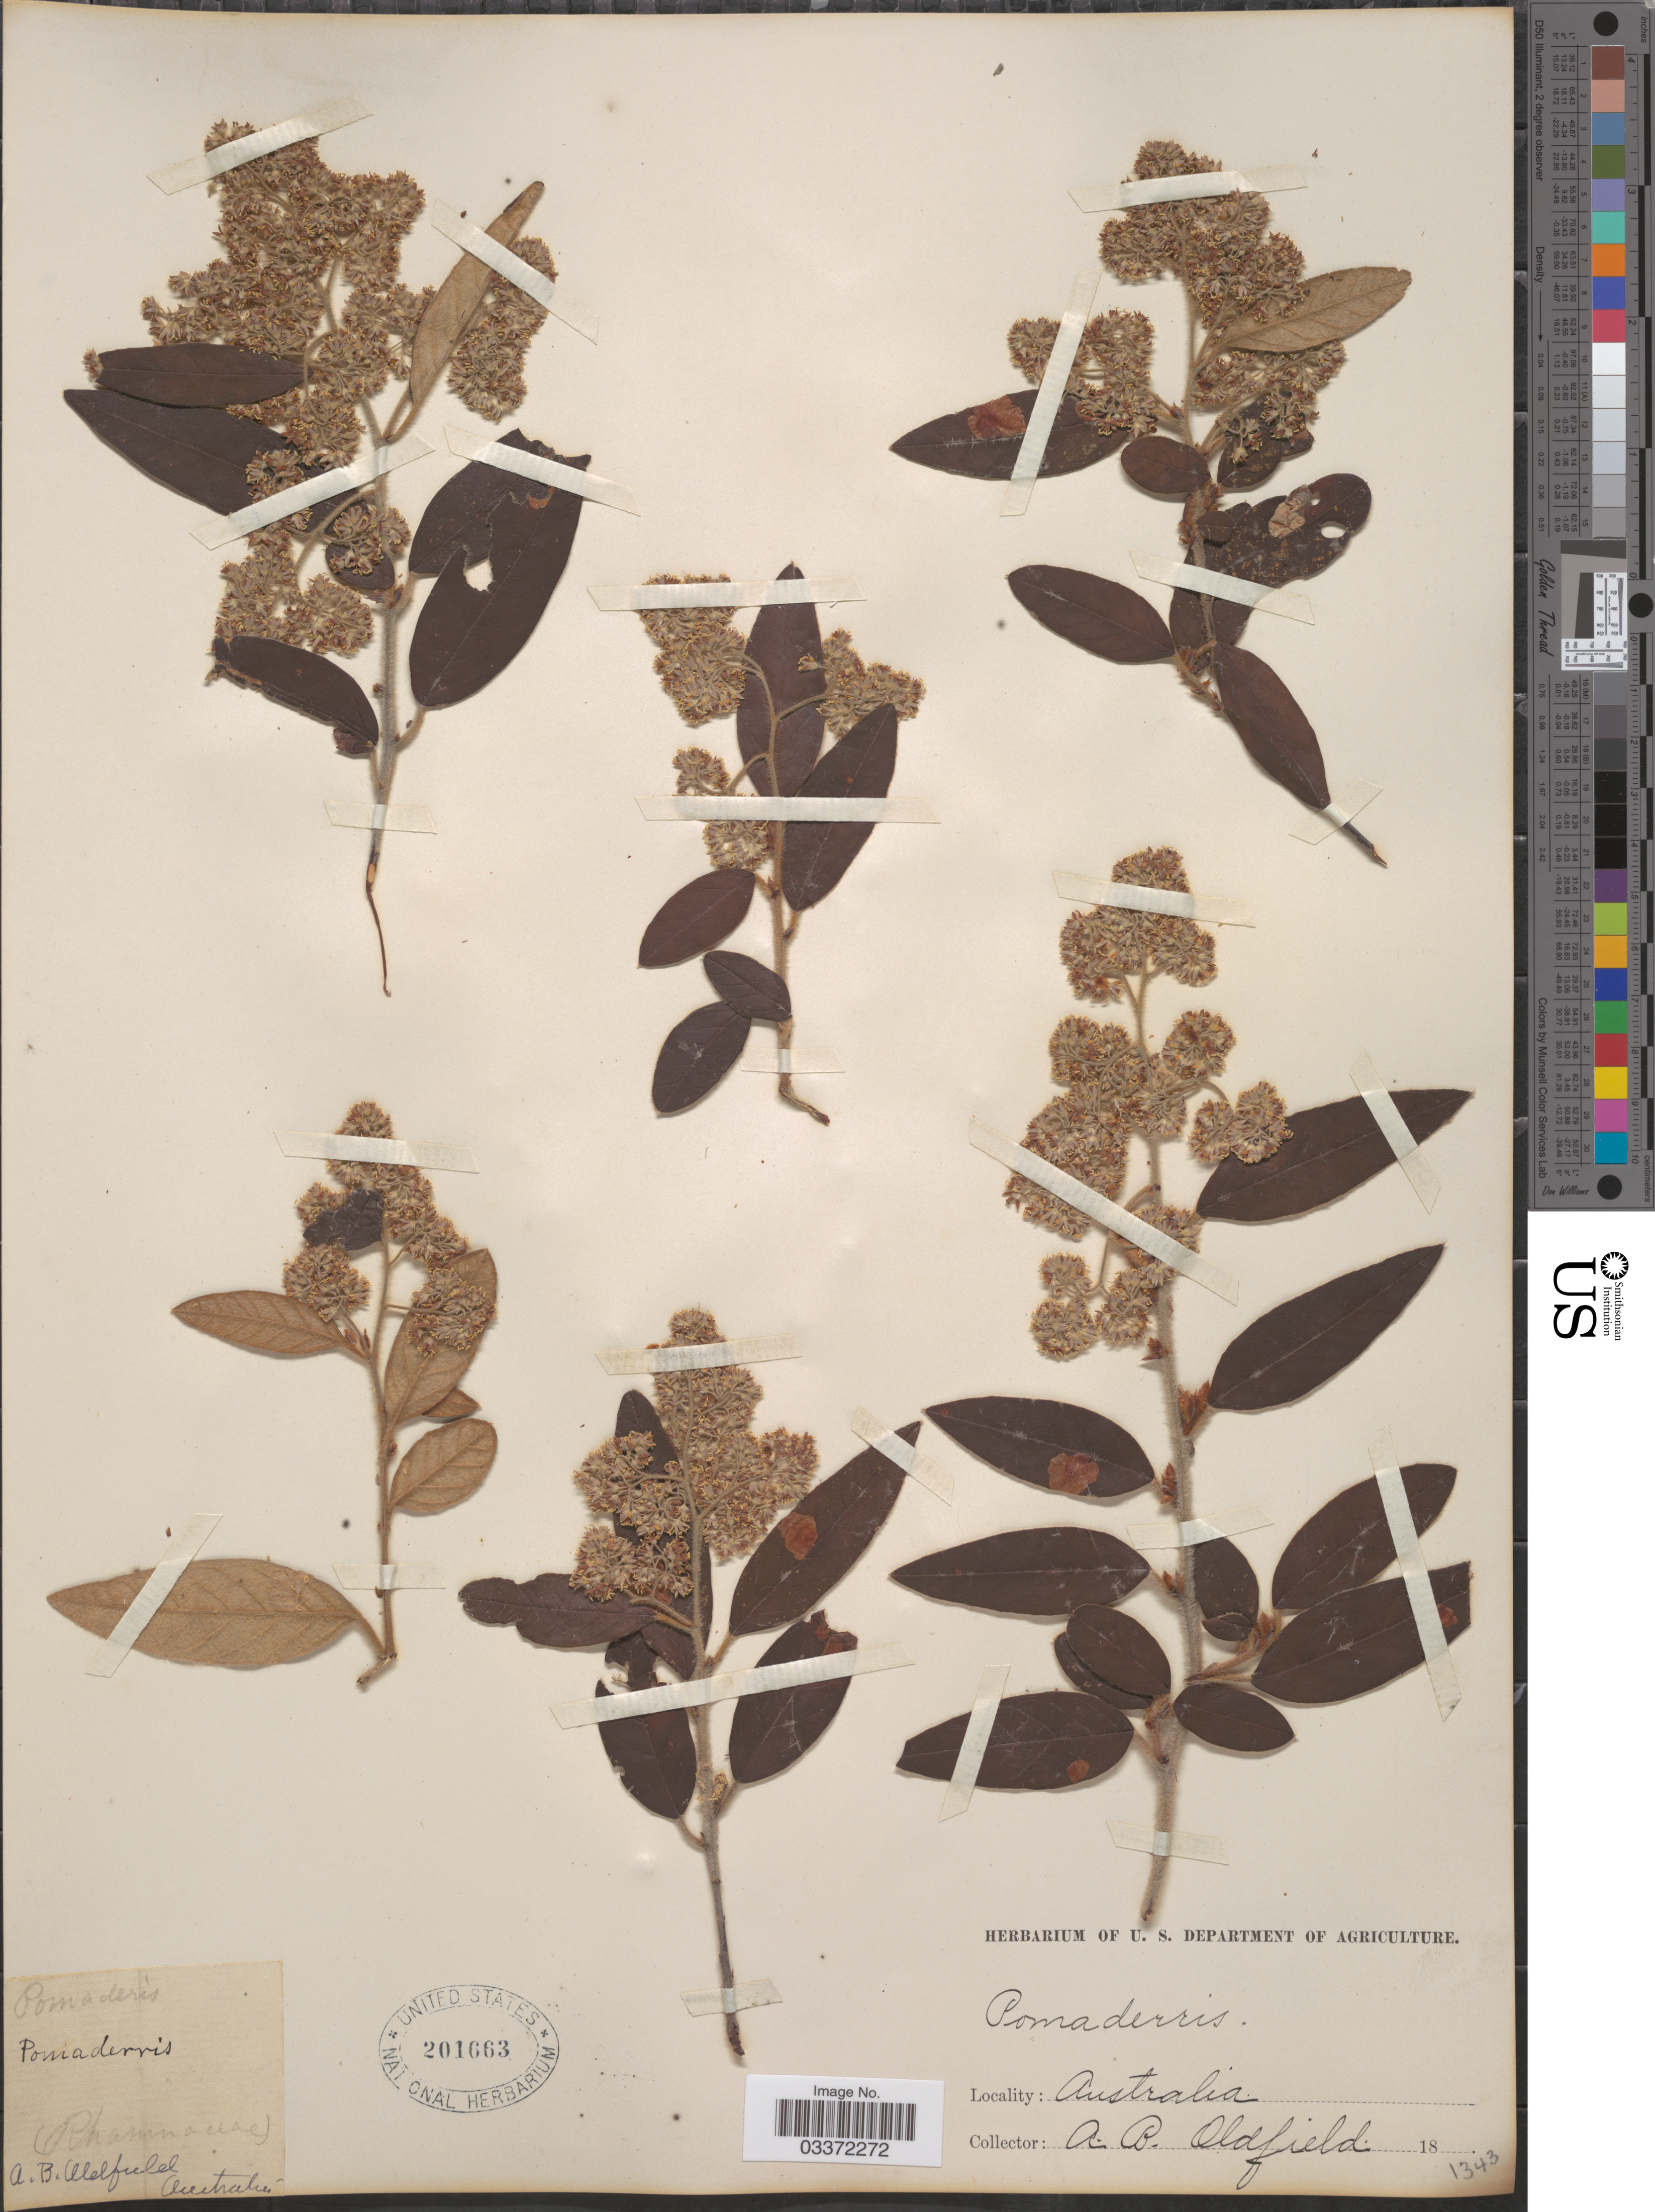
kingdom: Plantae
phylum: Tracheophyta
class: Magnoliopsida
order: Rosales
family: Rhamnaceae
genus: Pomaderris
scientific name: Pomaderris sp.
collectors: A. Oldfield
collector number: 1343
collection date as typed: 18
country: Australia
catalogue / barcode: US 201663